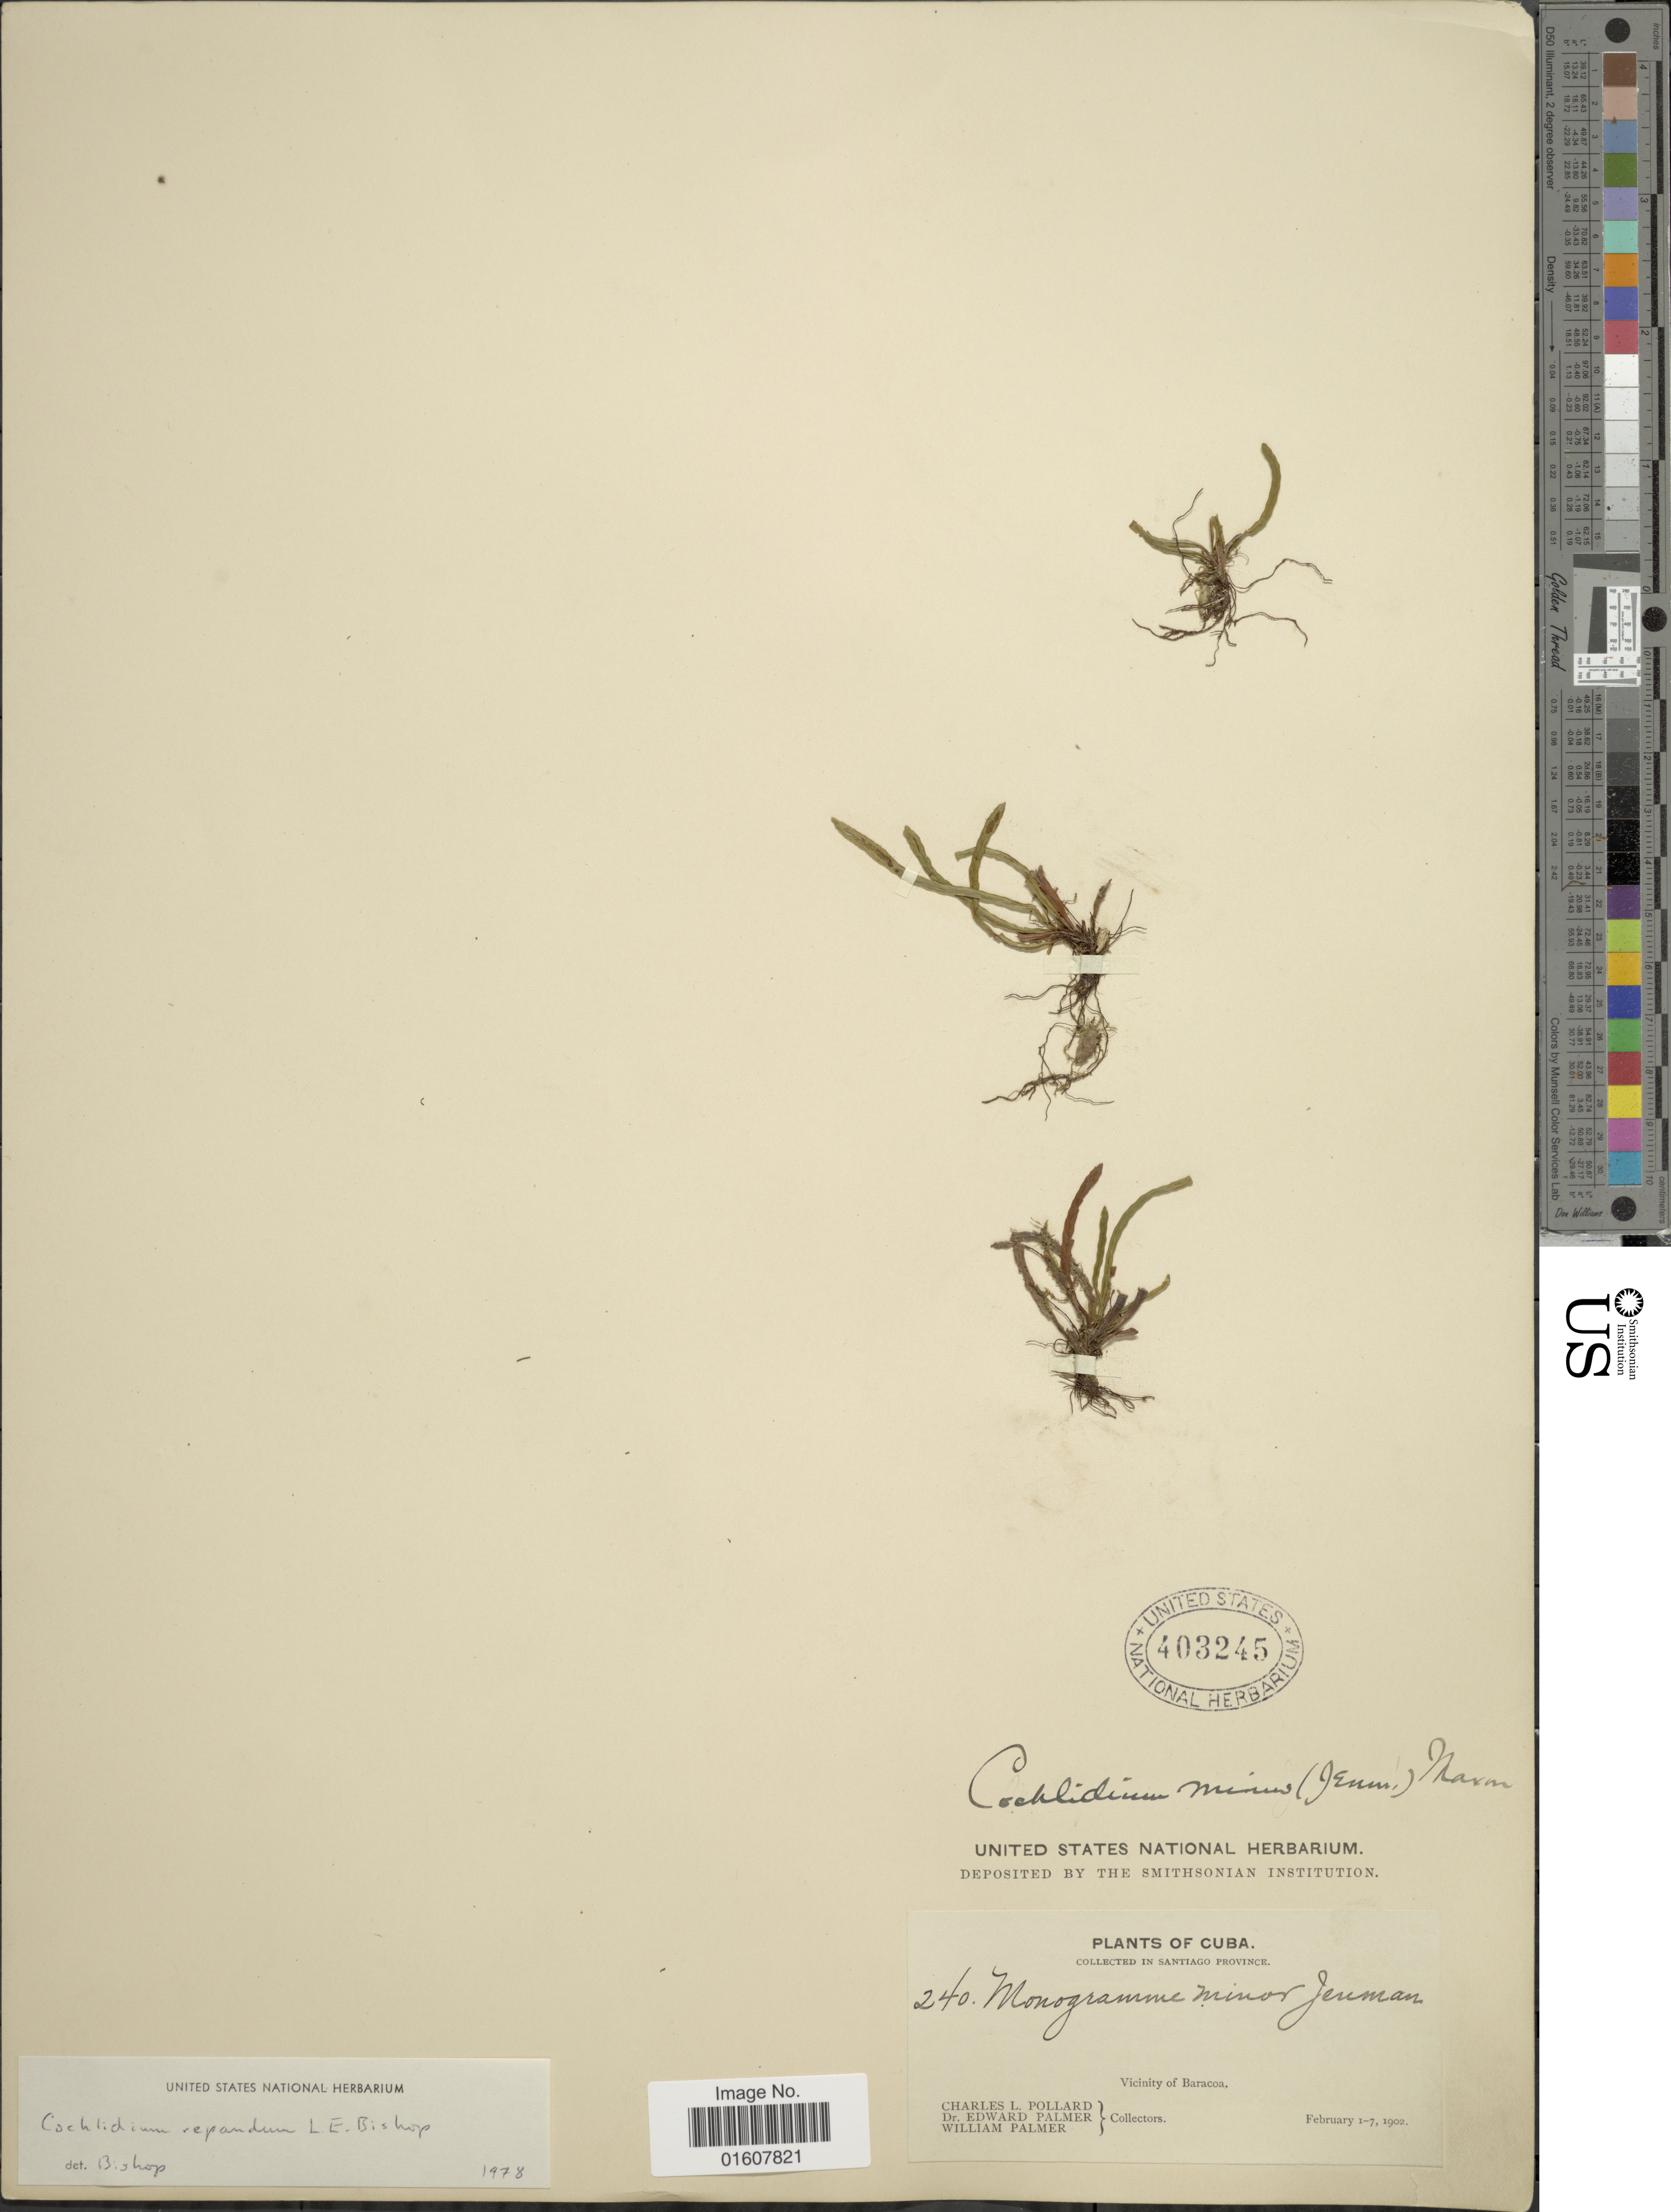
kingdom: Plantae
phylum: Tracheophyta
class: Polypodiopsida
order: Polypodiales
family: Polypodiaceae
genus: Cochlidium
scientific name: Cochlidium repandum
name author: L.E. Bishop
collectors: C. L. Pollard, E. Palmer & W. Palmer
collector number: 240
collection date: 1902-02-01/1902-02-07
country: Cuba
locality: In santiago Province, Vicinity of Baracoa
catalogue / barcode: US 403245